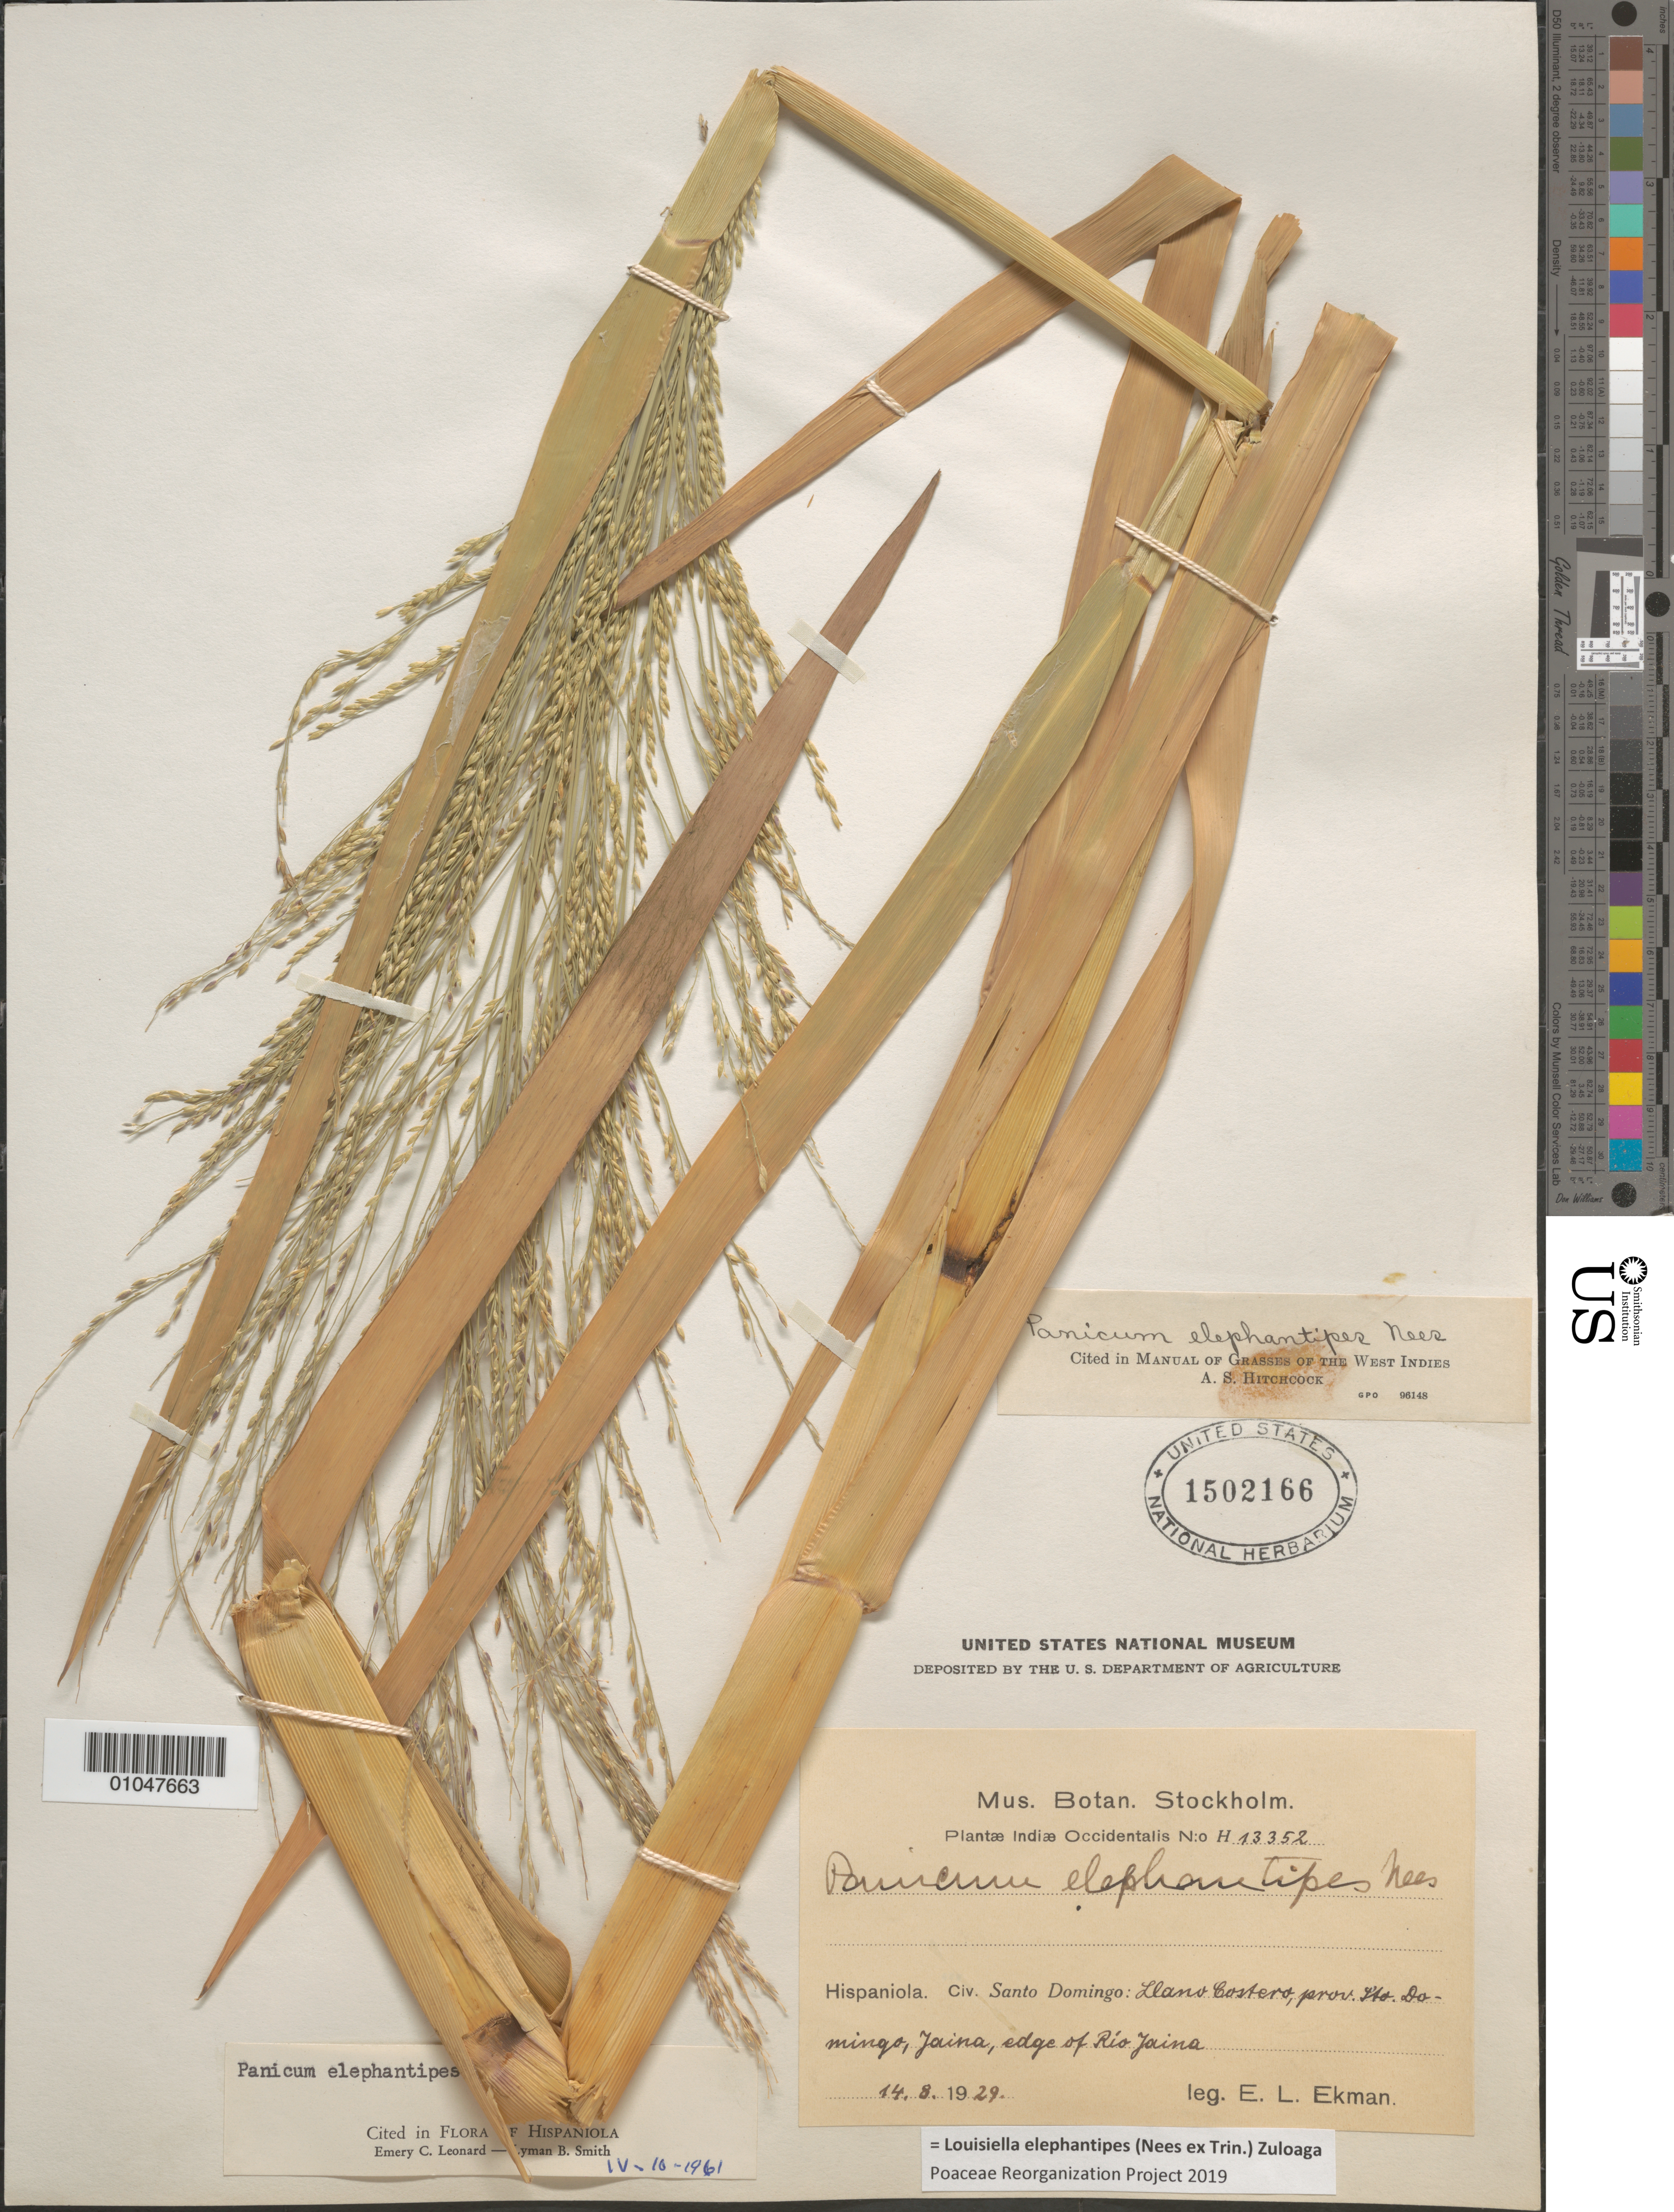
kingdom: Plantae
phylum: Tracheophyta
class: Liliopsida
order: Poales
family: Poaceae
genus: Louisiella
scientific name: Louisiella elephantipes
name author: (Nees ex Trin.) Zuloaga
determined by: Poaceae Reorganization Project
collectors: E. L. Ekman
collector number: H 13352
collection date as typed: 14 Aug 1929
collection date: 1929-08-14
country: Dominican Republic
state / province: Distrito Nacional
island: Hispaniola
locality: Llano Costero, Santo Domingo City, Jaina, edge of Rio Jaina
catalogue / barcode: US 1502166